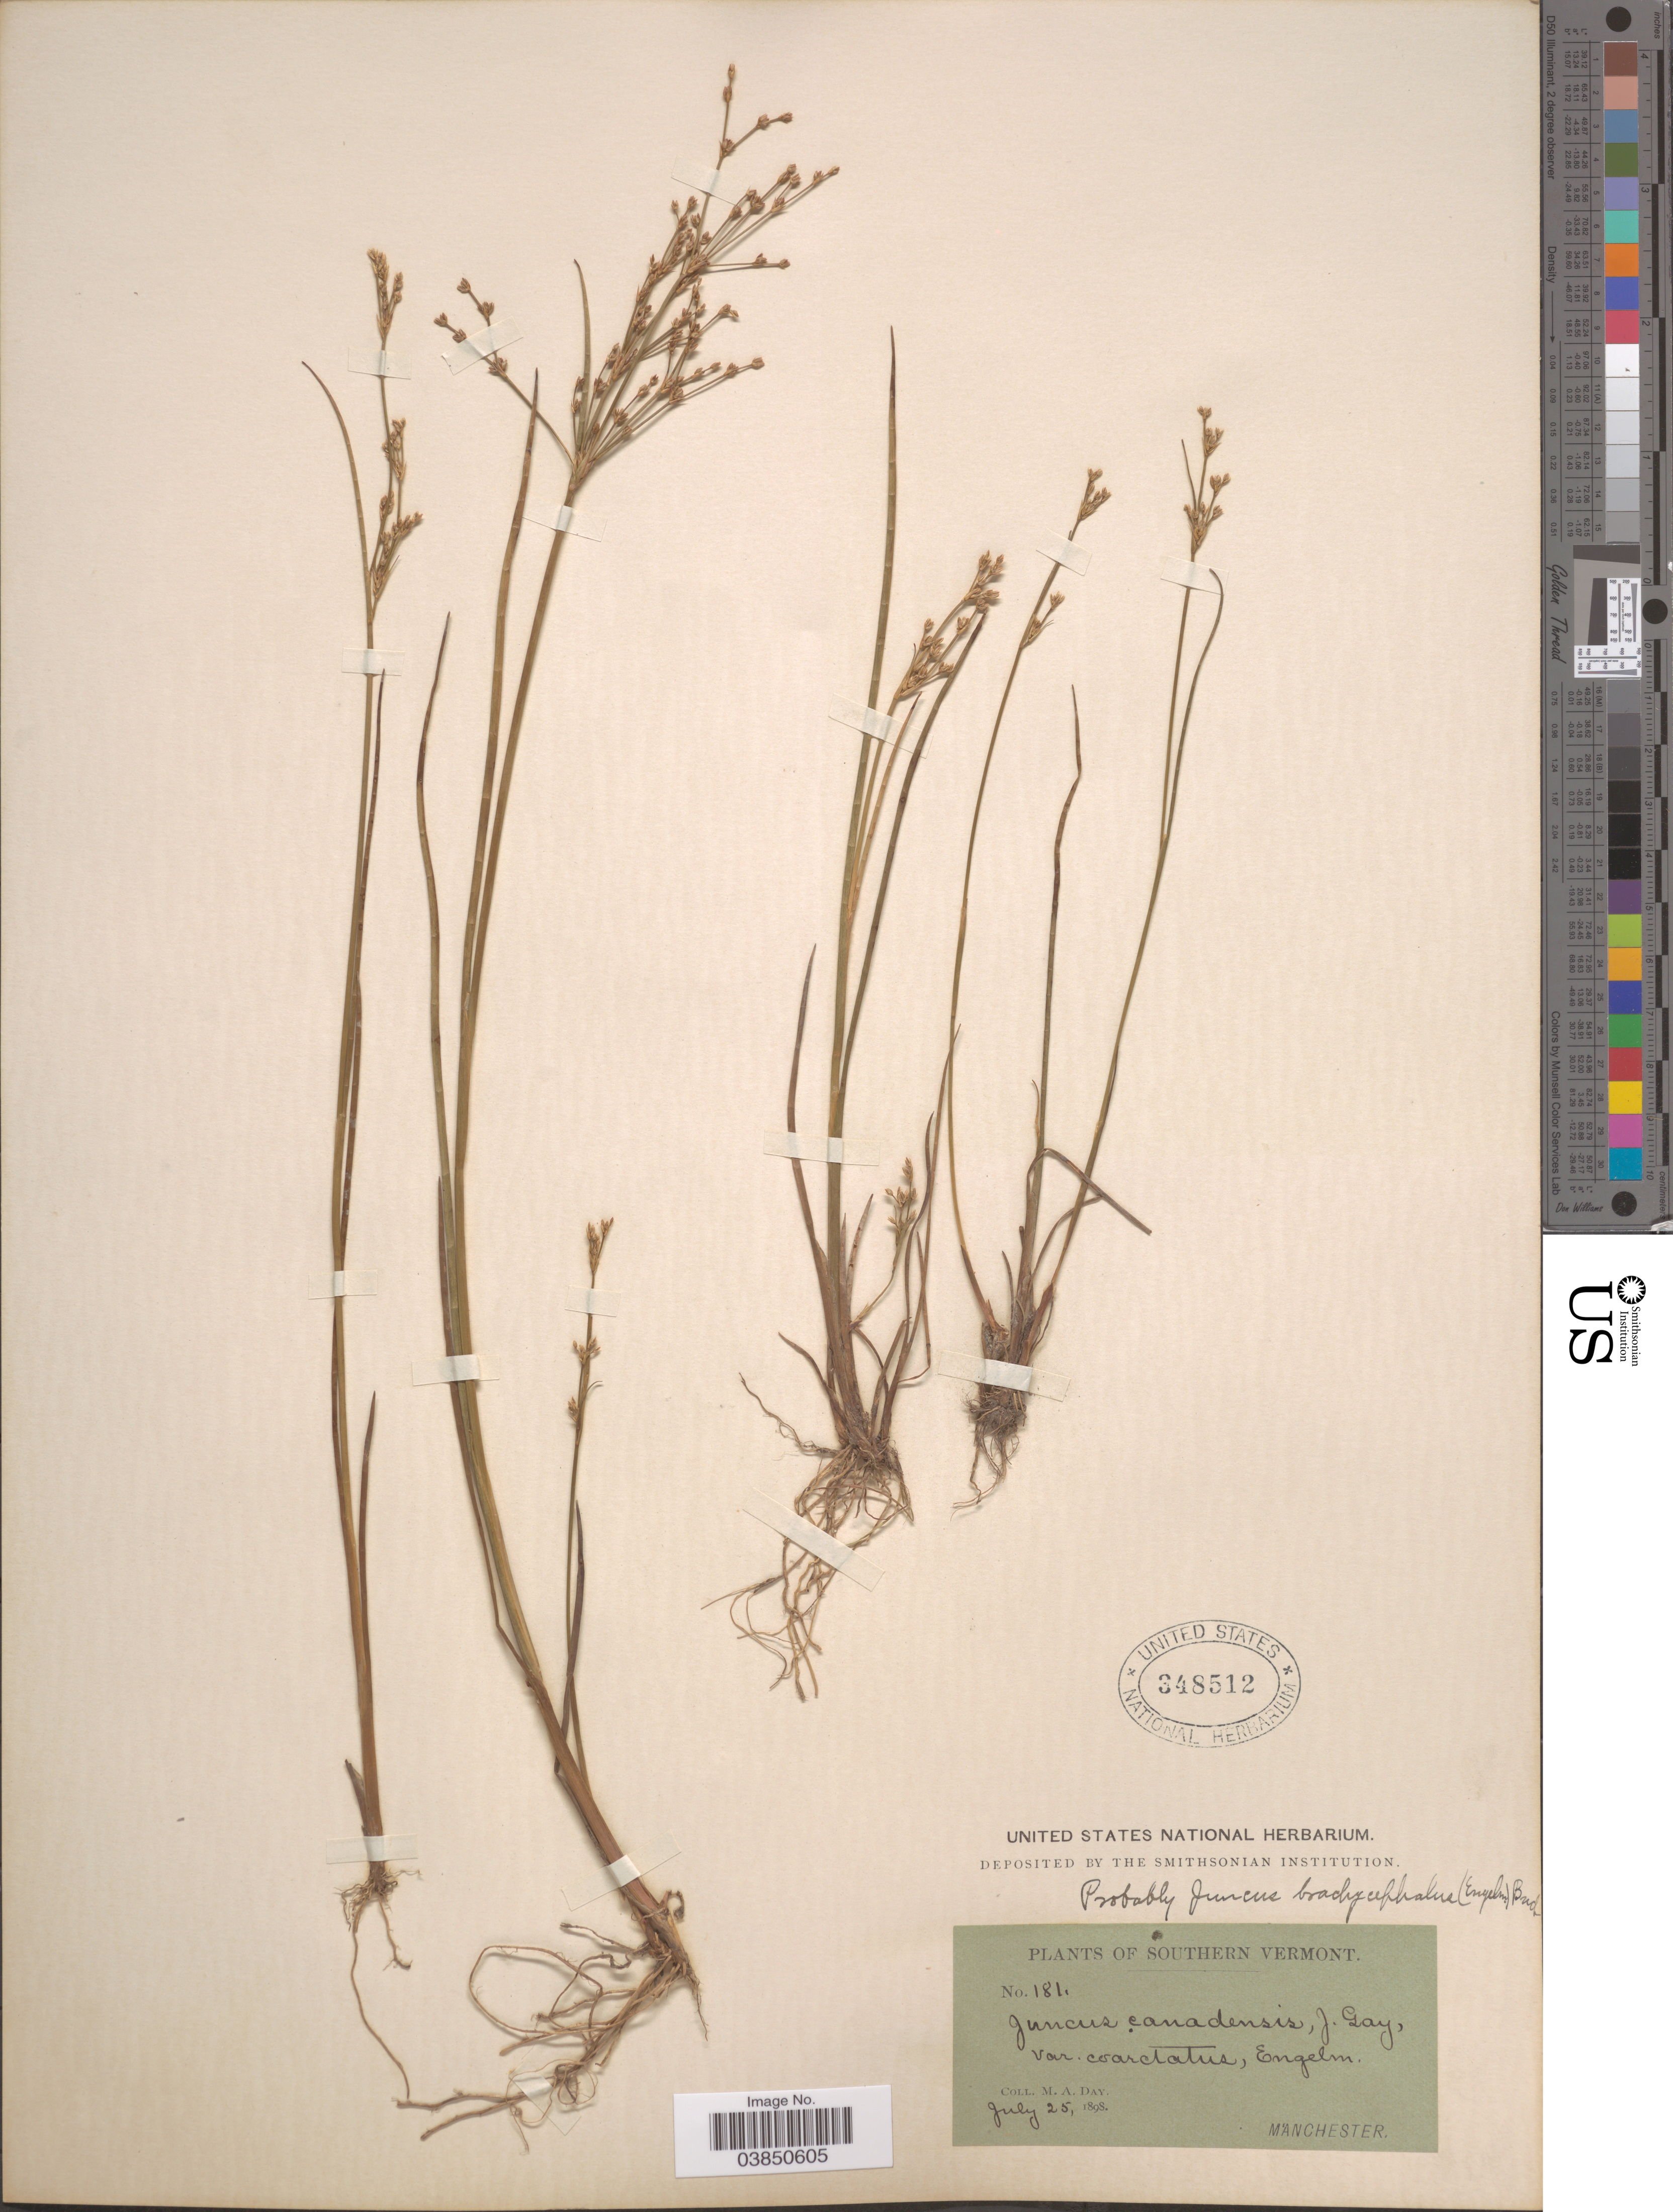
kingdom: Plantae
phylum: Tracheophyta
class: Liliopsida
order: Poales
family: Juncaceae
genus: Juncus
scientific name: Juncus brachycephalus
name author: (Engelm.) Buchenau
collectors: M. Day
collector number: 181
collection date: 1898-07-25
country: United States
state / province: Vermont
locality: Southern Vermont. Manchester.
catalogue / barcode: US 348512